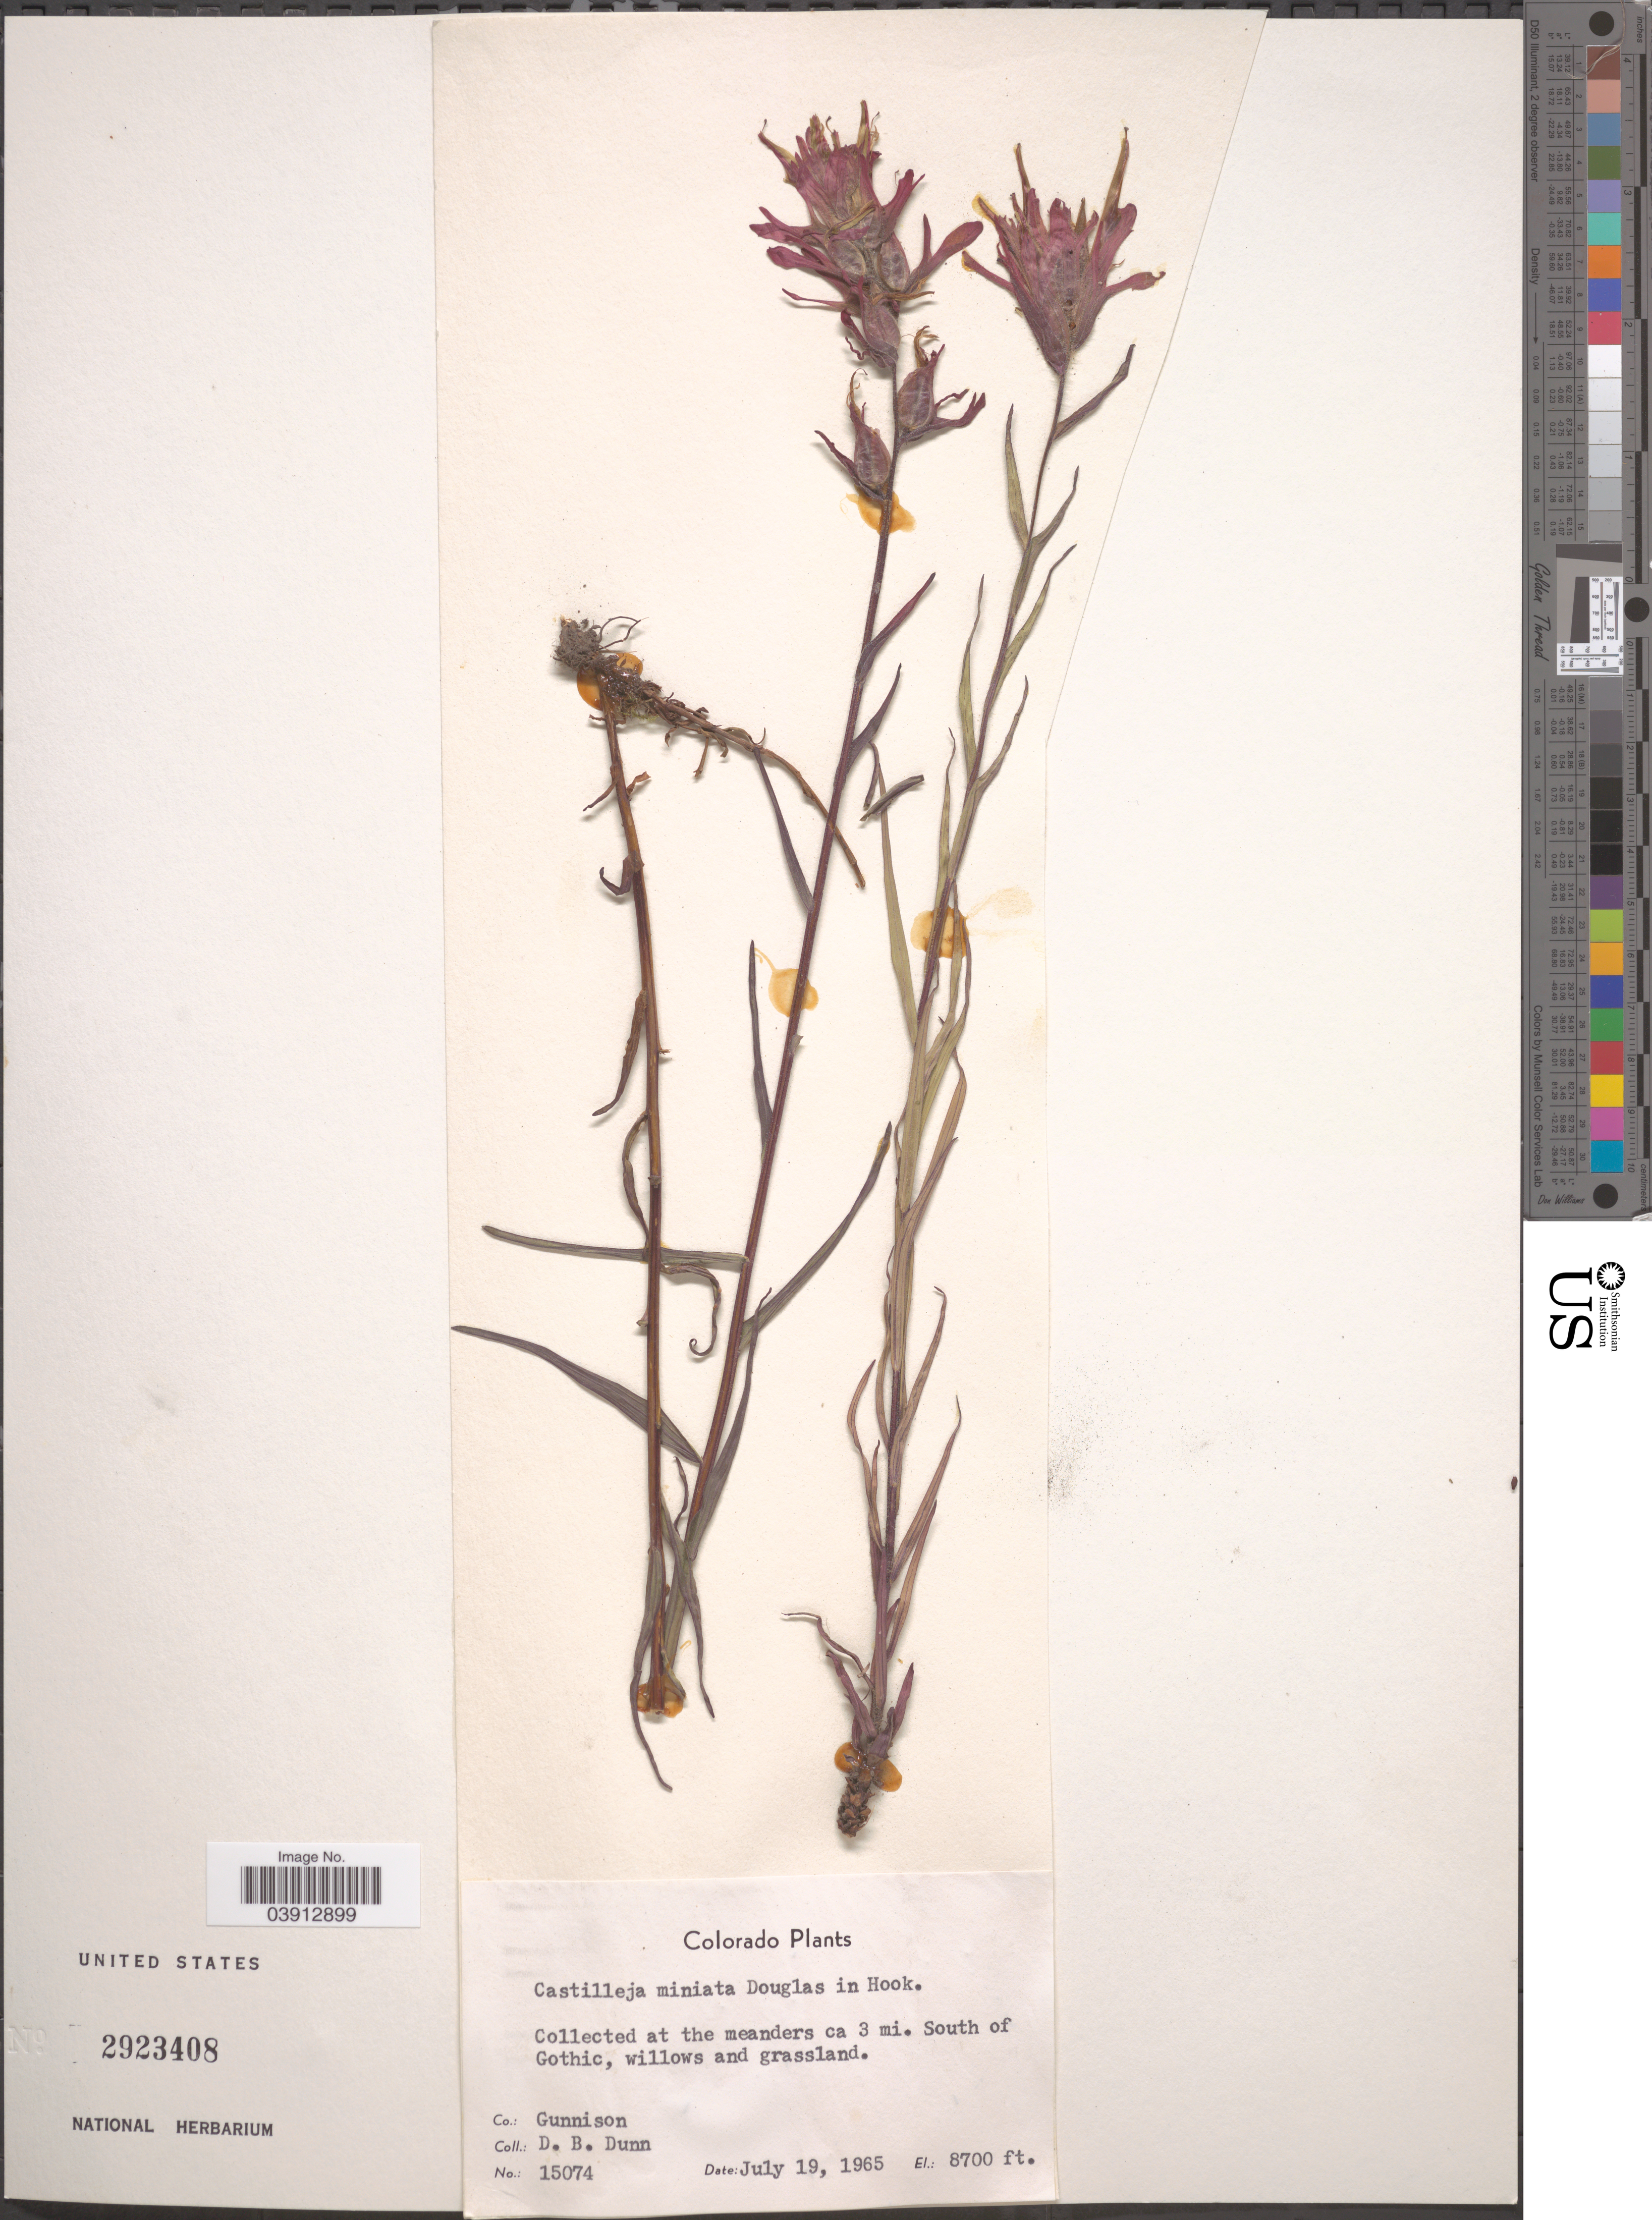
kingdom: Plantae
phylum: Tracheophyta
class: Magnoliopsida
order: Lamiales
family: Orobanchaceae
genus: Castilleja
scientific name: Castilleja miniata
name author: Douglas ex Hook.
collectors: D. B. Dunn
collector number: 15074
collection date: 1965-07-19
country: United States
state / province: Colorado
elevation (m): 2652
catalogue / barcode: US 2923408